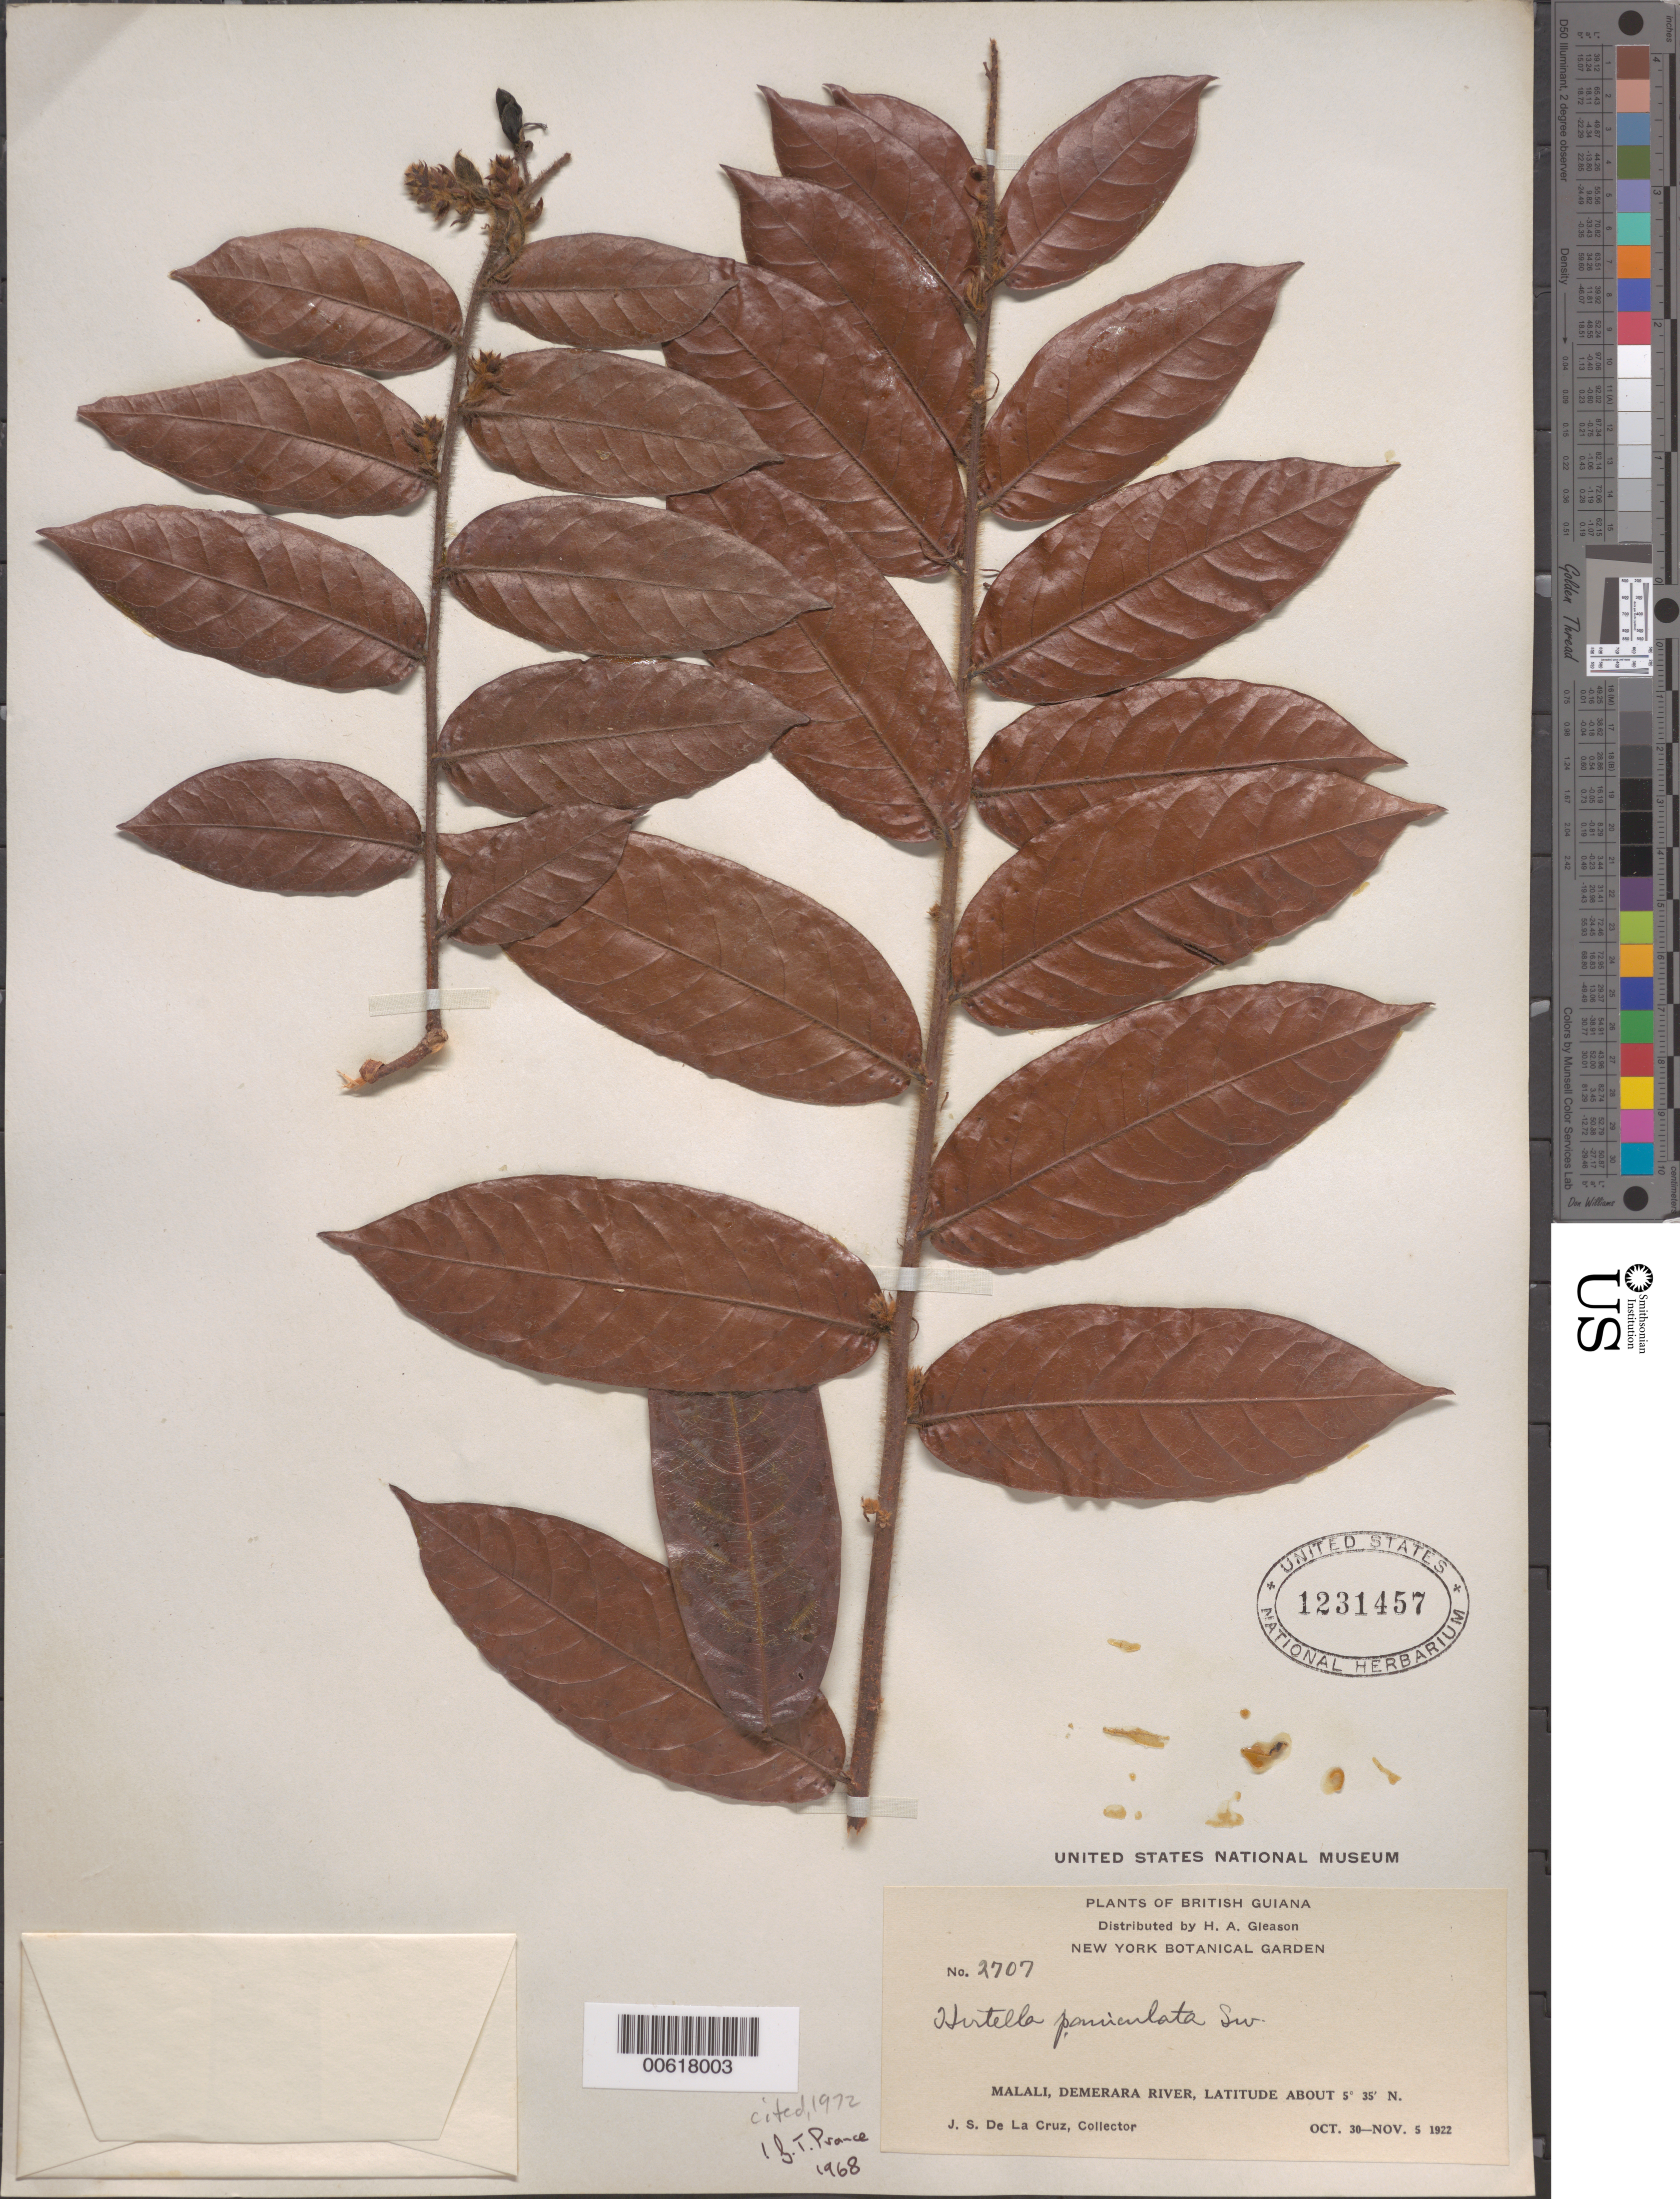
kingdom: Plantae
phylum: Tracheophyta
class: Magnoliopsida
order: Malpighiales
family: Chrysobalanaceae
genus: Hirtella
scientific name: Hirtella paniculata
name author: Sw.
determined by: Prance, G. T.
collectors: J. S. de la Cruz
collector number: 2707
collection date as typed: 30-Oct-22 to 5-Nov-22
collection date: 1922-10-30/1922-11-05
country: Guyana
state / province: U. Demerara-Berbice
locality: Malali, Demerara R.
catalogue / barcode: US 1231457